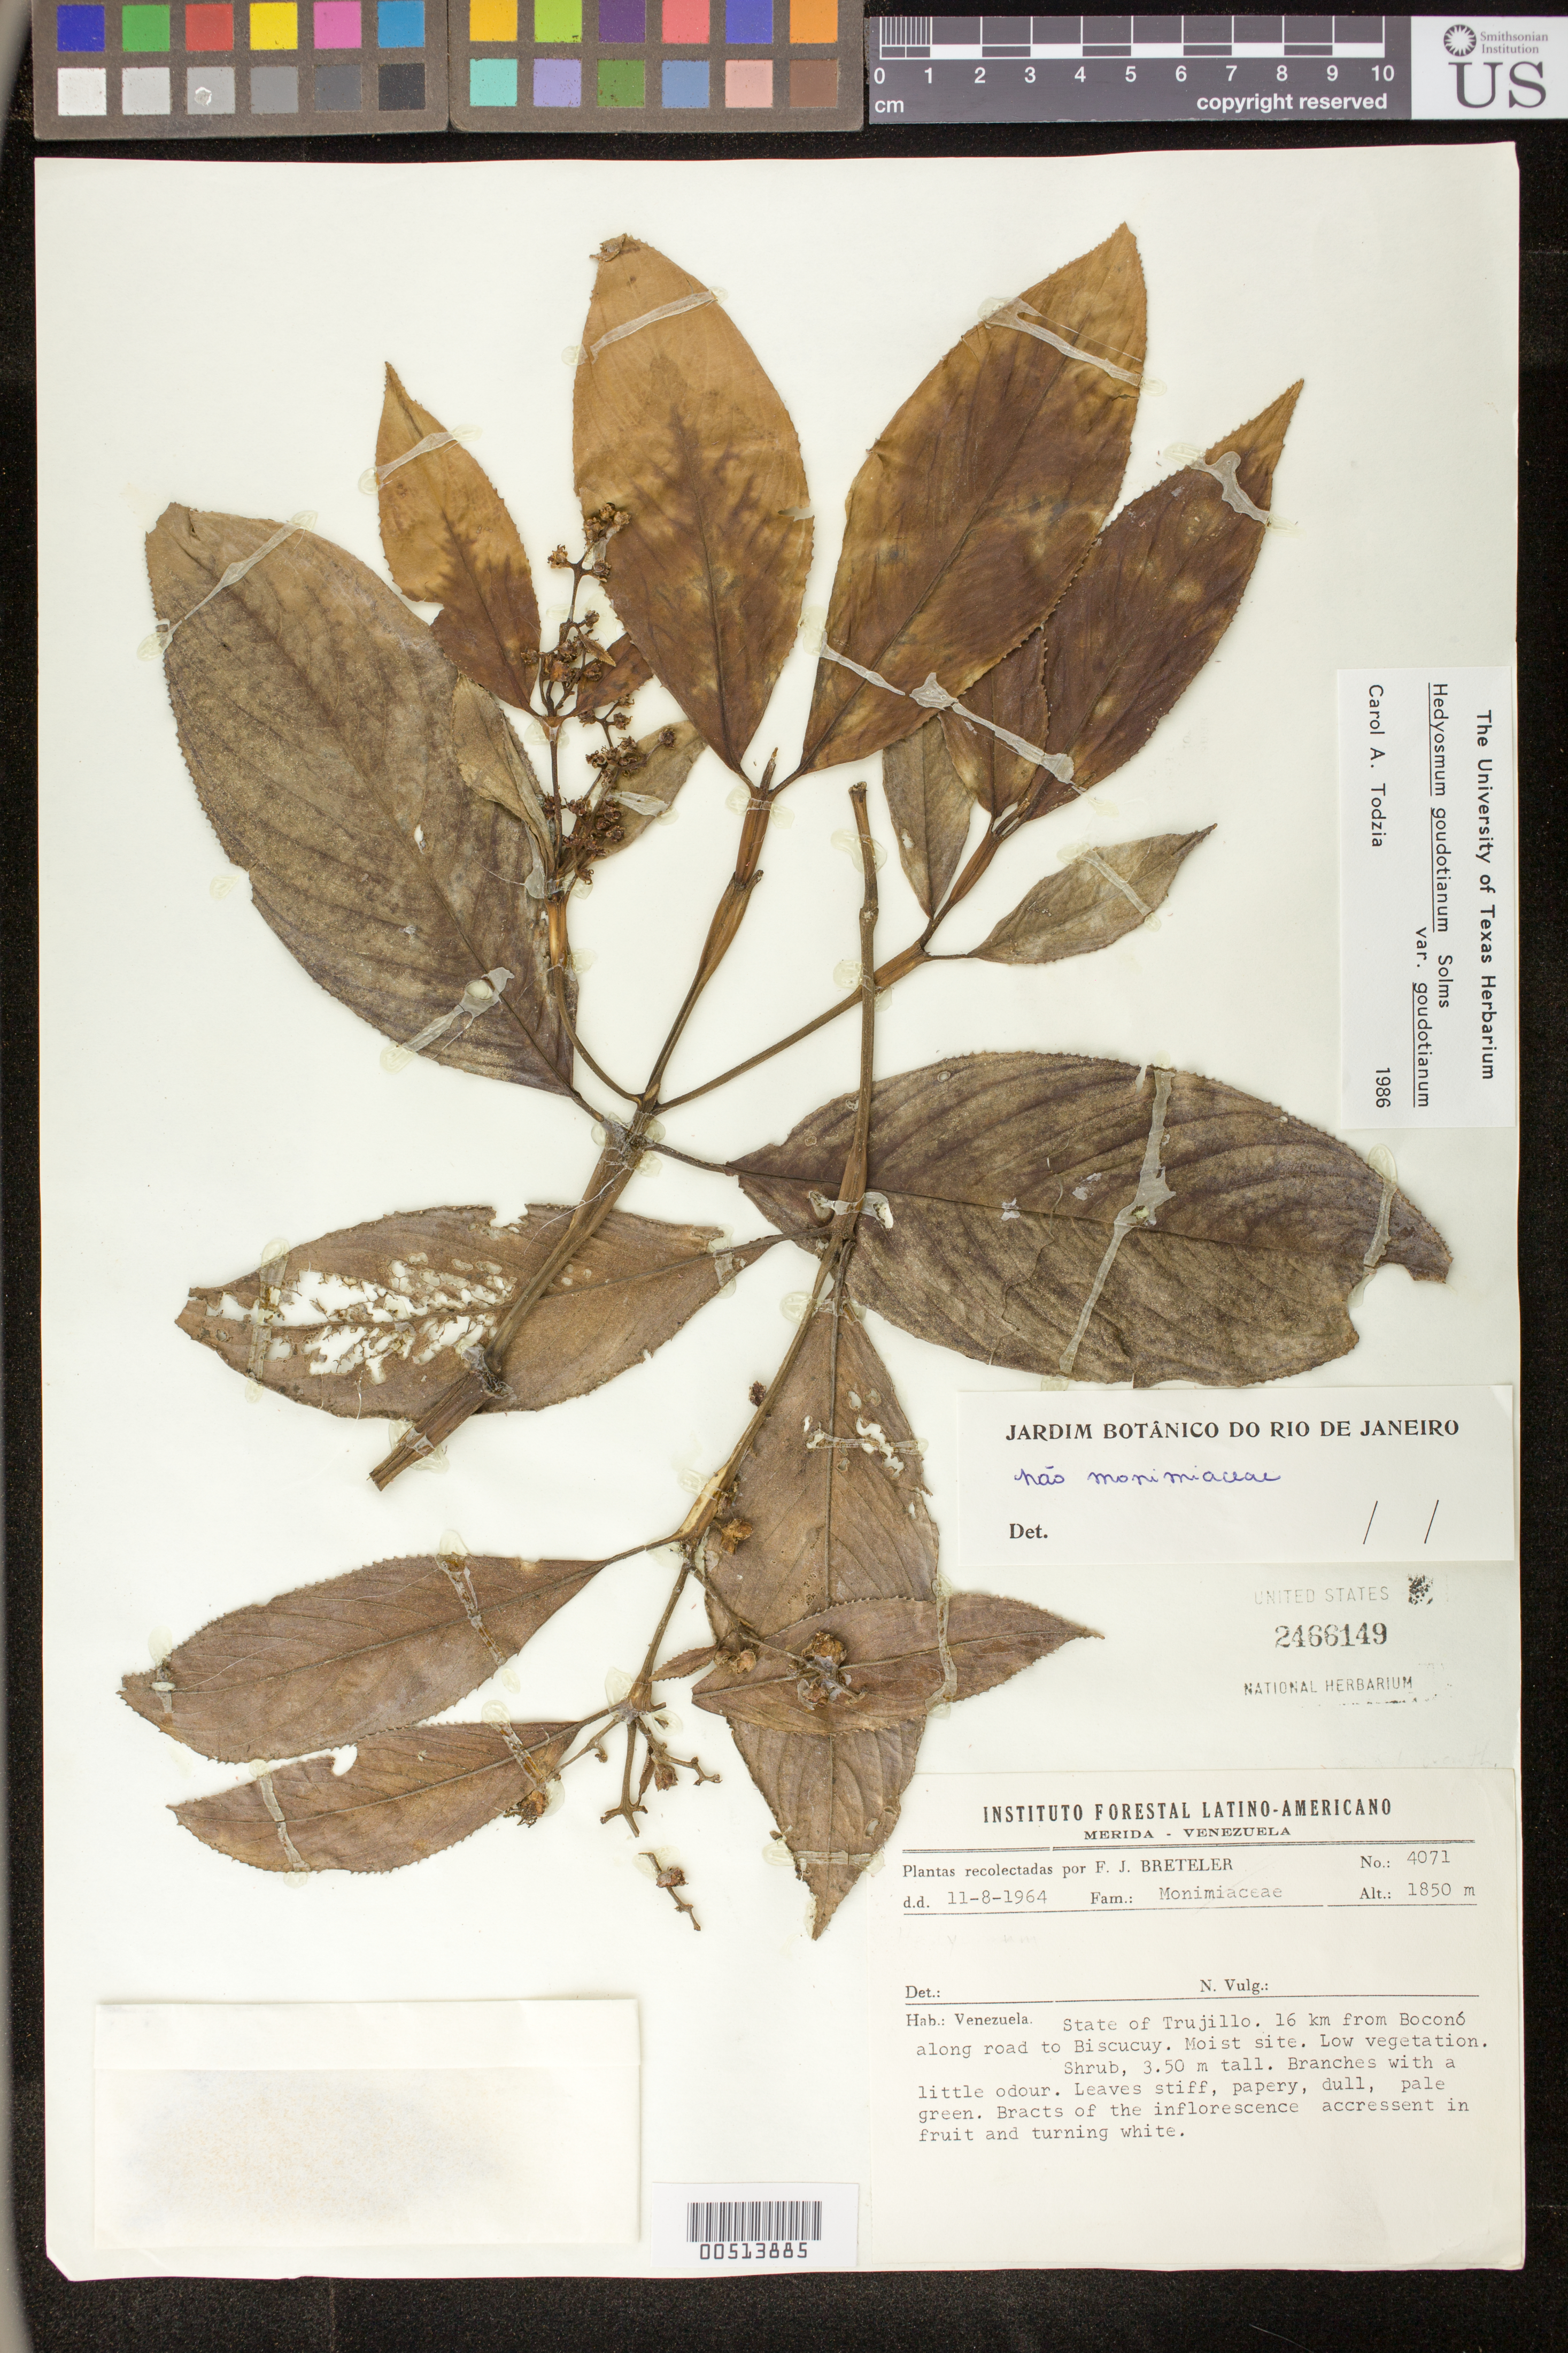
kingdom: Plantae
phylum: Tracheophyta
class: Magnoliopsida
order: Chloranthales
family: Chloranthaceae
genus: Hedyosmum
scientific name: Hedyosmum goudotianum var. goudotianum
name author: Solms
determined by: Todzia, C. A., (TEX), University of Texas Austin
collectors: F. J. Breteler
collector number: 4071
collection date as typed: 11 Aug 1964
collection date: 1964-08-11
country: Venezuela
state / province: Trujillo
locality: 16 km from Boconó along road to Biscucuy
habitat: Moist site. Low vegetation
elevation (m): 1850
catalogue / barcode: US 2466149